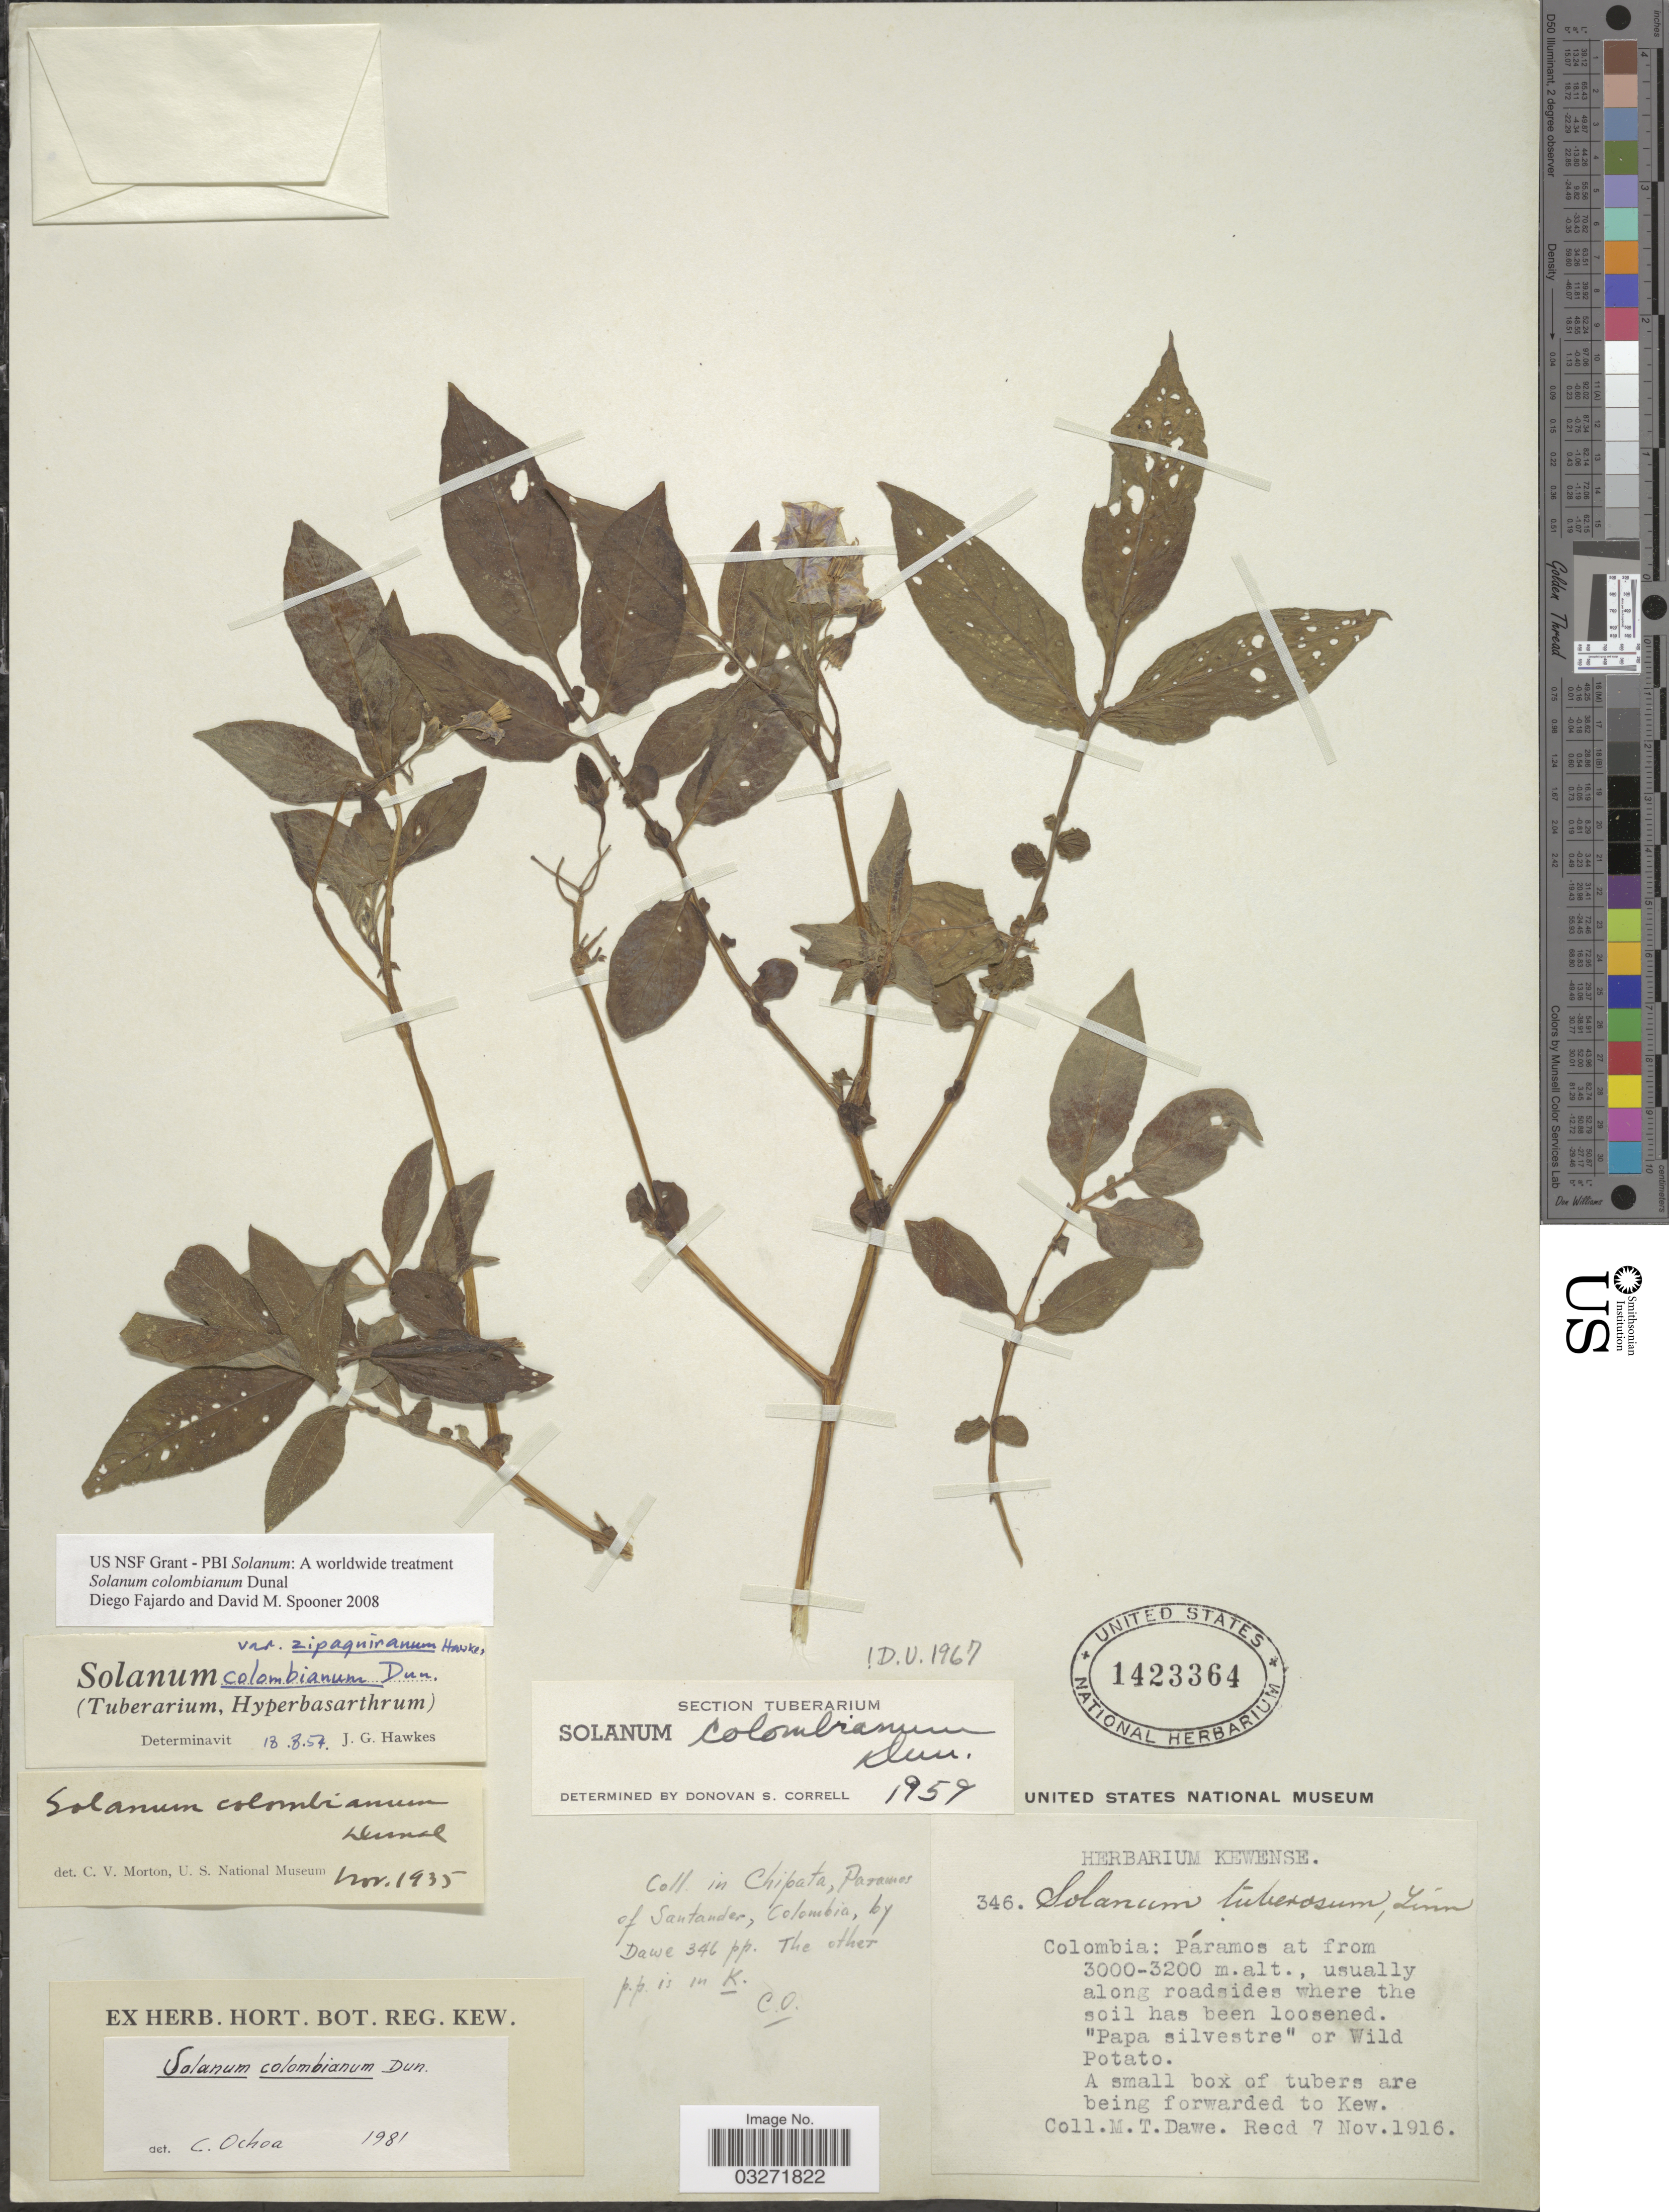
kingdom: Plantae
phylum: Tracheophyta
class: Magnoliopsida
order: Solanales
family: Solanaceae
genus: Solanum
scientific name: Solanum colombianum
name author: Dunal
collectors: M. T. Dawe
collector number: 346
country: Colombia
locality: Páramos, ususally along roadsides where the soil has been loosened.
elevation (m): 3000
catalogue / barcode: US 1423364